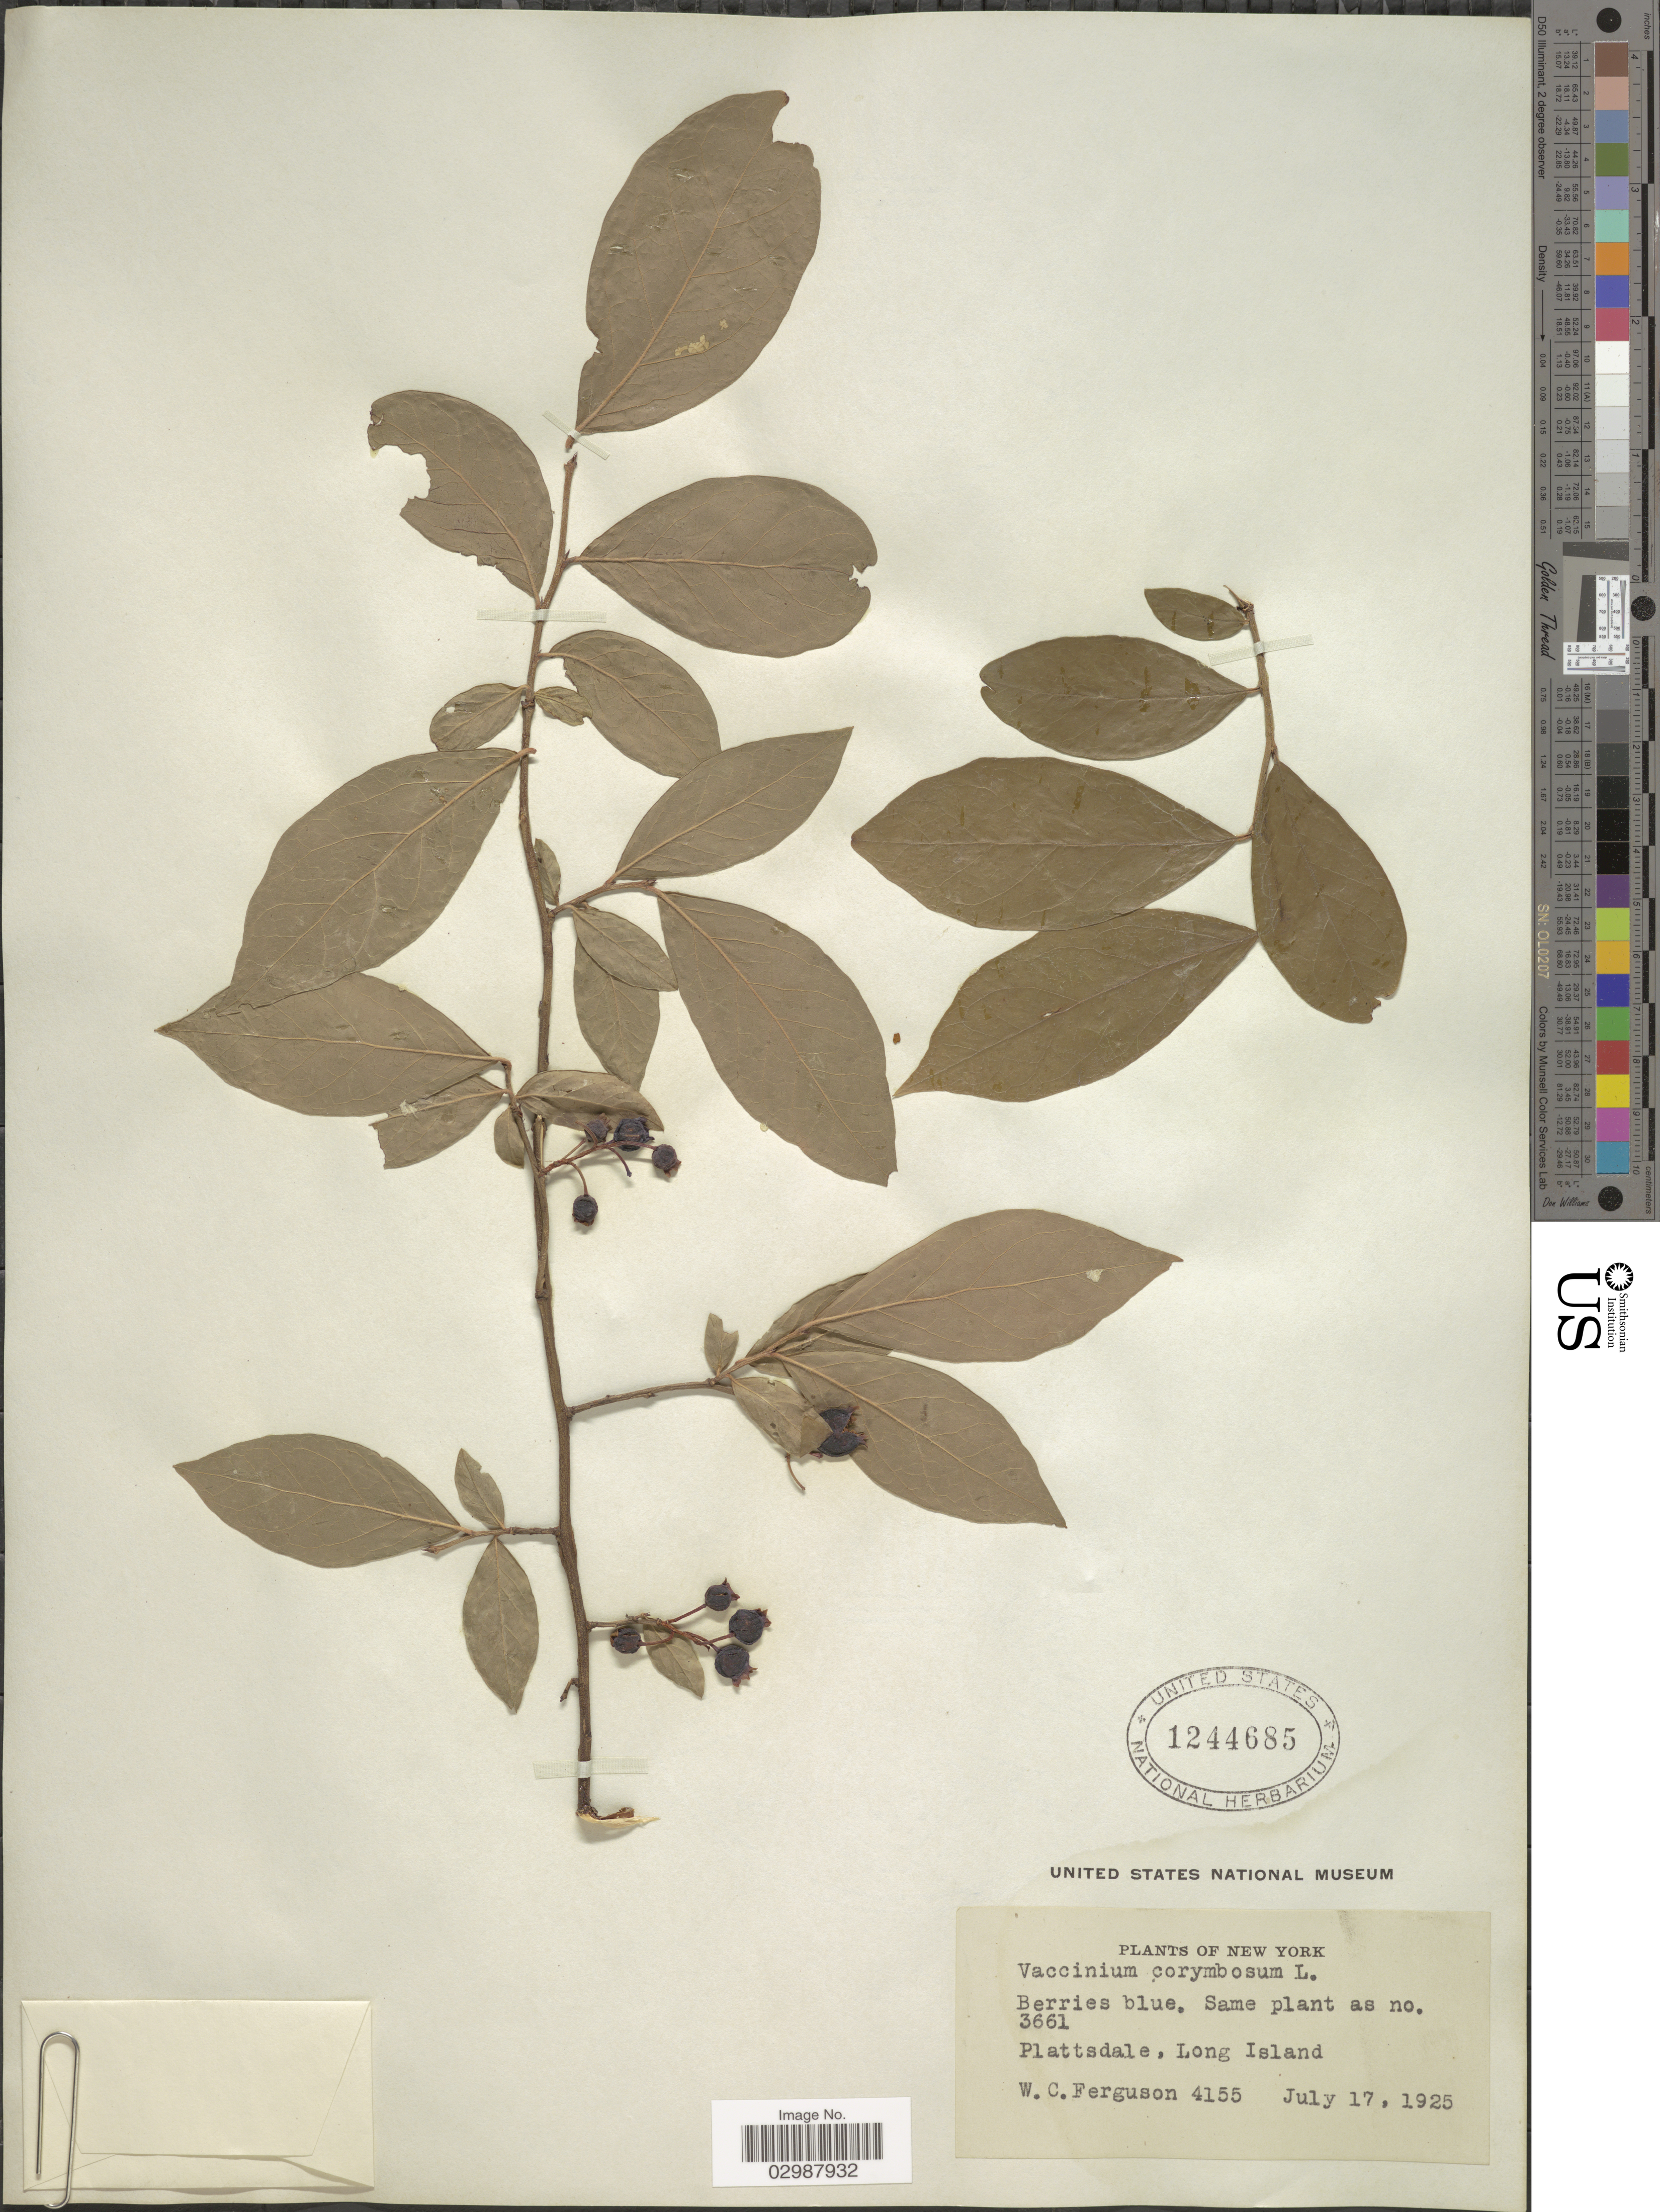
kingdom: Plantae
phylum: Tracheophyta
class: Magnoliopsida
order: Ericales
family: Ericaceae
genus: Vaccinium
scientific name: Vaccinium corymbosum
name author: L.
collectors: W. Ferguson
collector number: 4155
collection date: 1925-07-17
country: United States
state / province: New York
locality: Plattsdale, Long Island.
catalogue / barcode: US 1244685